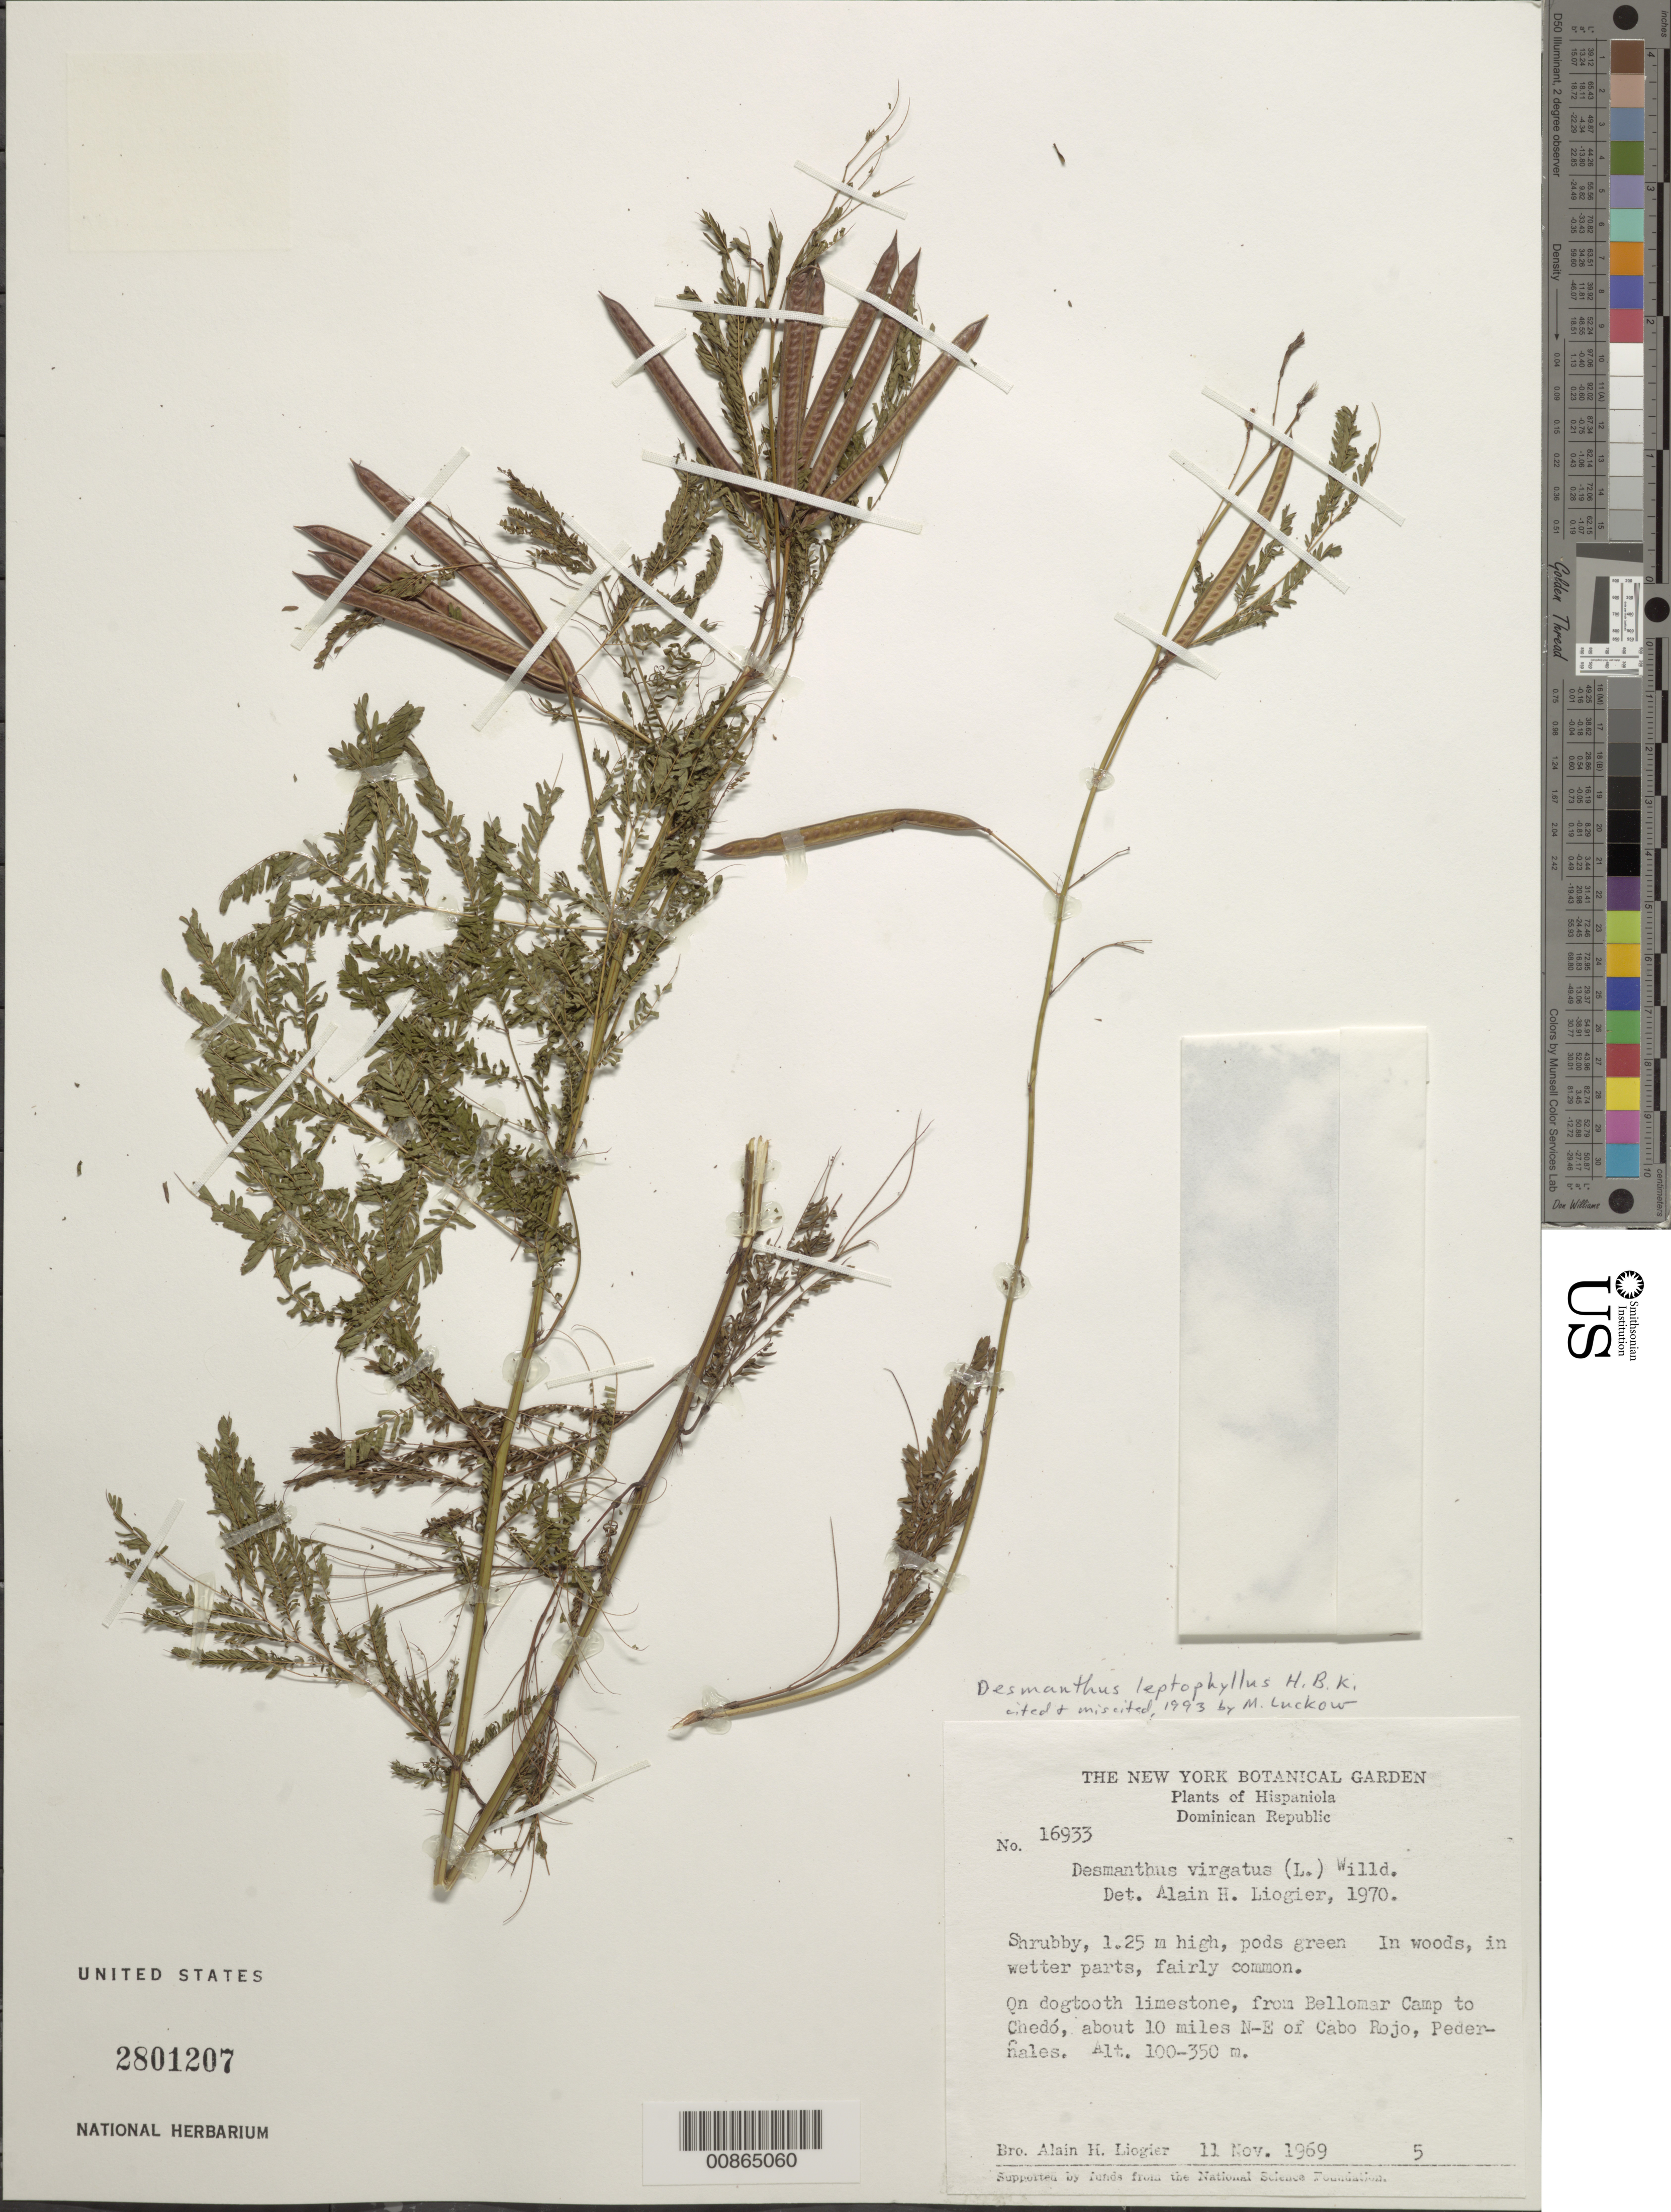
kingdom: Plantae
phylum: Tracheophyta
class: Magnoliopsida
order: Fabales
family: Fabaceae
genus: Desmanthus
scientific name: Desmanthus leptophyllus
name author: Kunth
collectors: A. H. Liogier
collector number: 16933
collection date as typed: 11 Nov 1969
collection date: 1969-11-11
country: Dominican Republic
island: Hispaniola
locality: From Bellomar Camp to Chédo, about 10 miles N-E of Cabo Rojo, Pedernales.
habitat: In woods, in wetter parts. On dogtooth limestone.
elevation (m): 100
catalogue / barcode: US 2801207